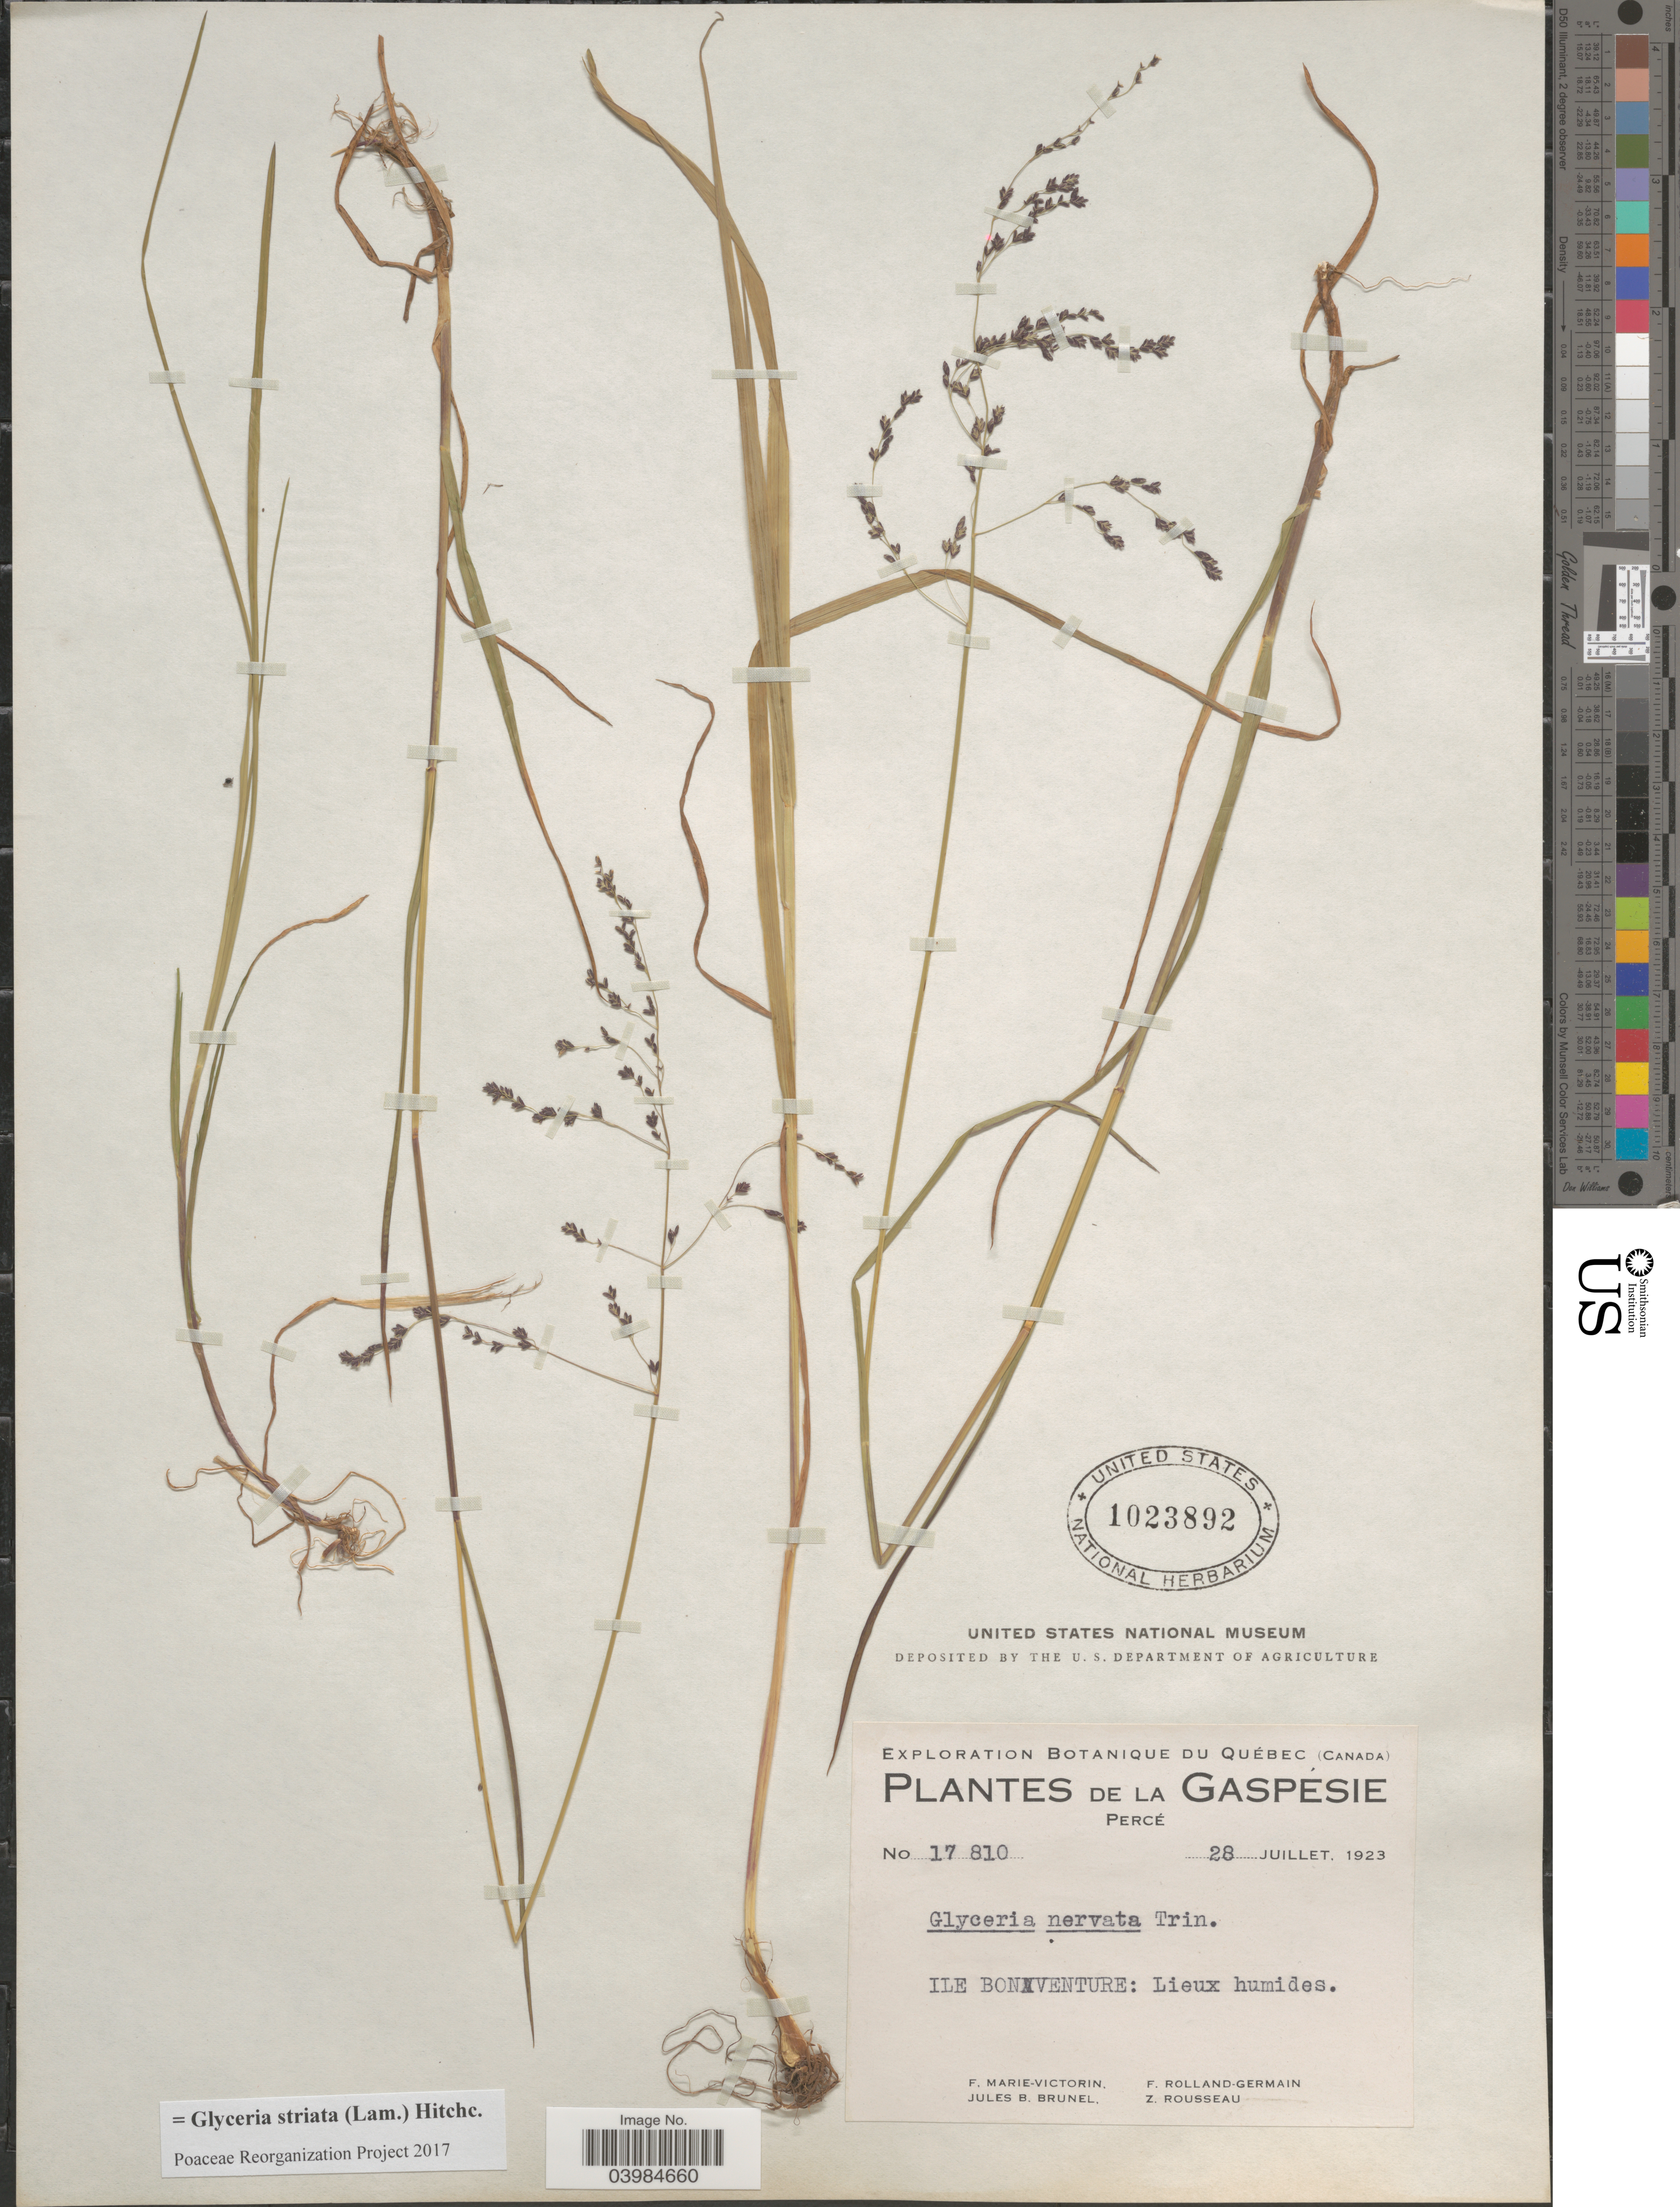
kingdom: Plantae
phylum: Tracheophyta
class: Liliopsida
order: Poales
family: Poaceae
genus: Glyceria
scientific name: Glyceria striata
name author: (Lam.) Hitchc.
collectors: F. Marie-Victorin, Rolland-Germain, J. Brunel & Z. Rousseau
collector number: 17810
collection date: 1923-07-28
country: Canada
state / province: Quebec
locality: La Gaspesie. Percé. Ile Bonaventure: Lieux humides.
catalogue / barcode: US 1023892